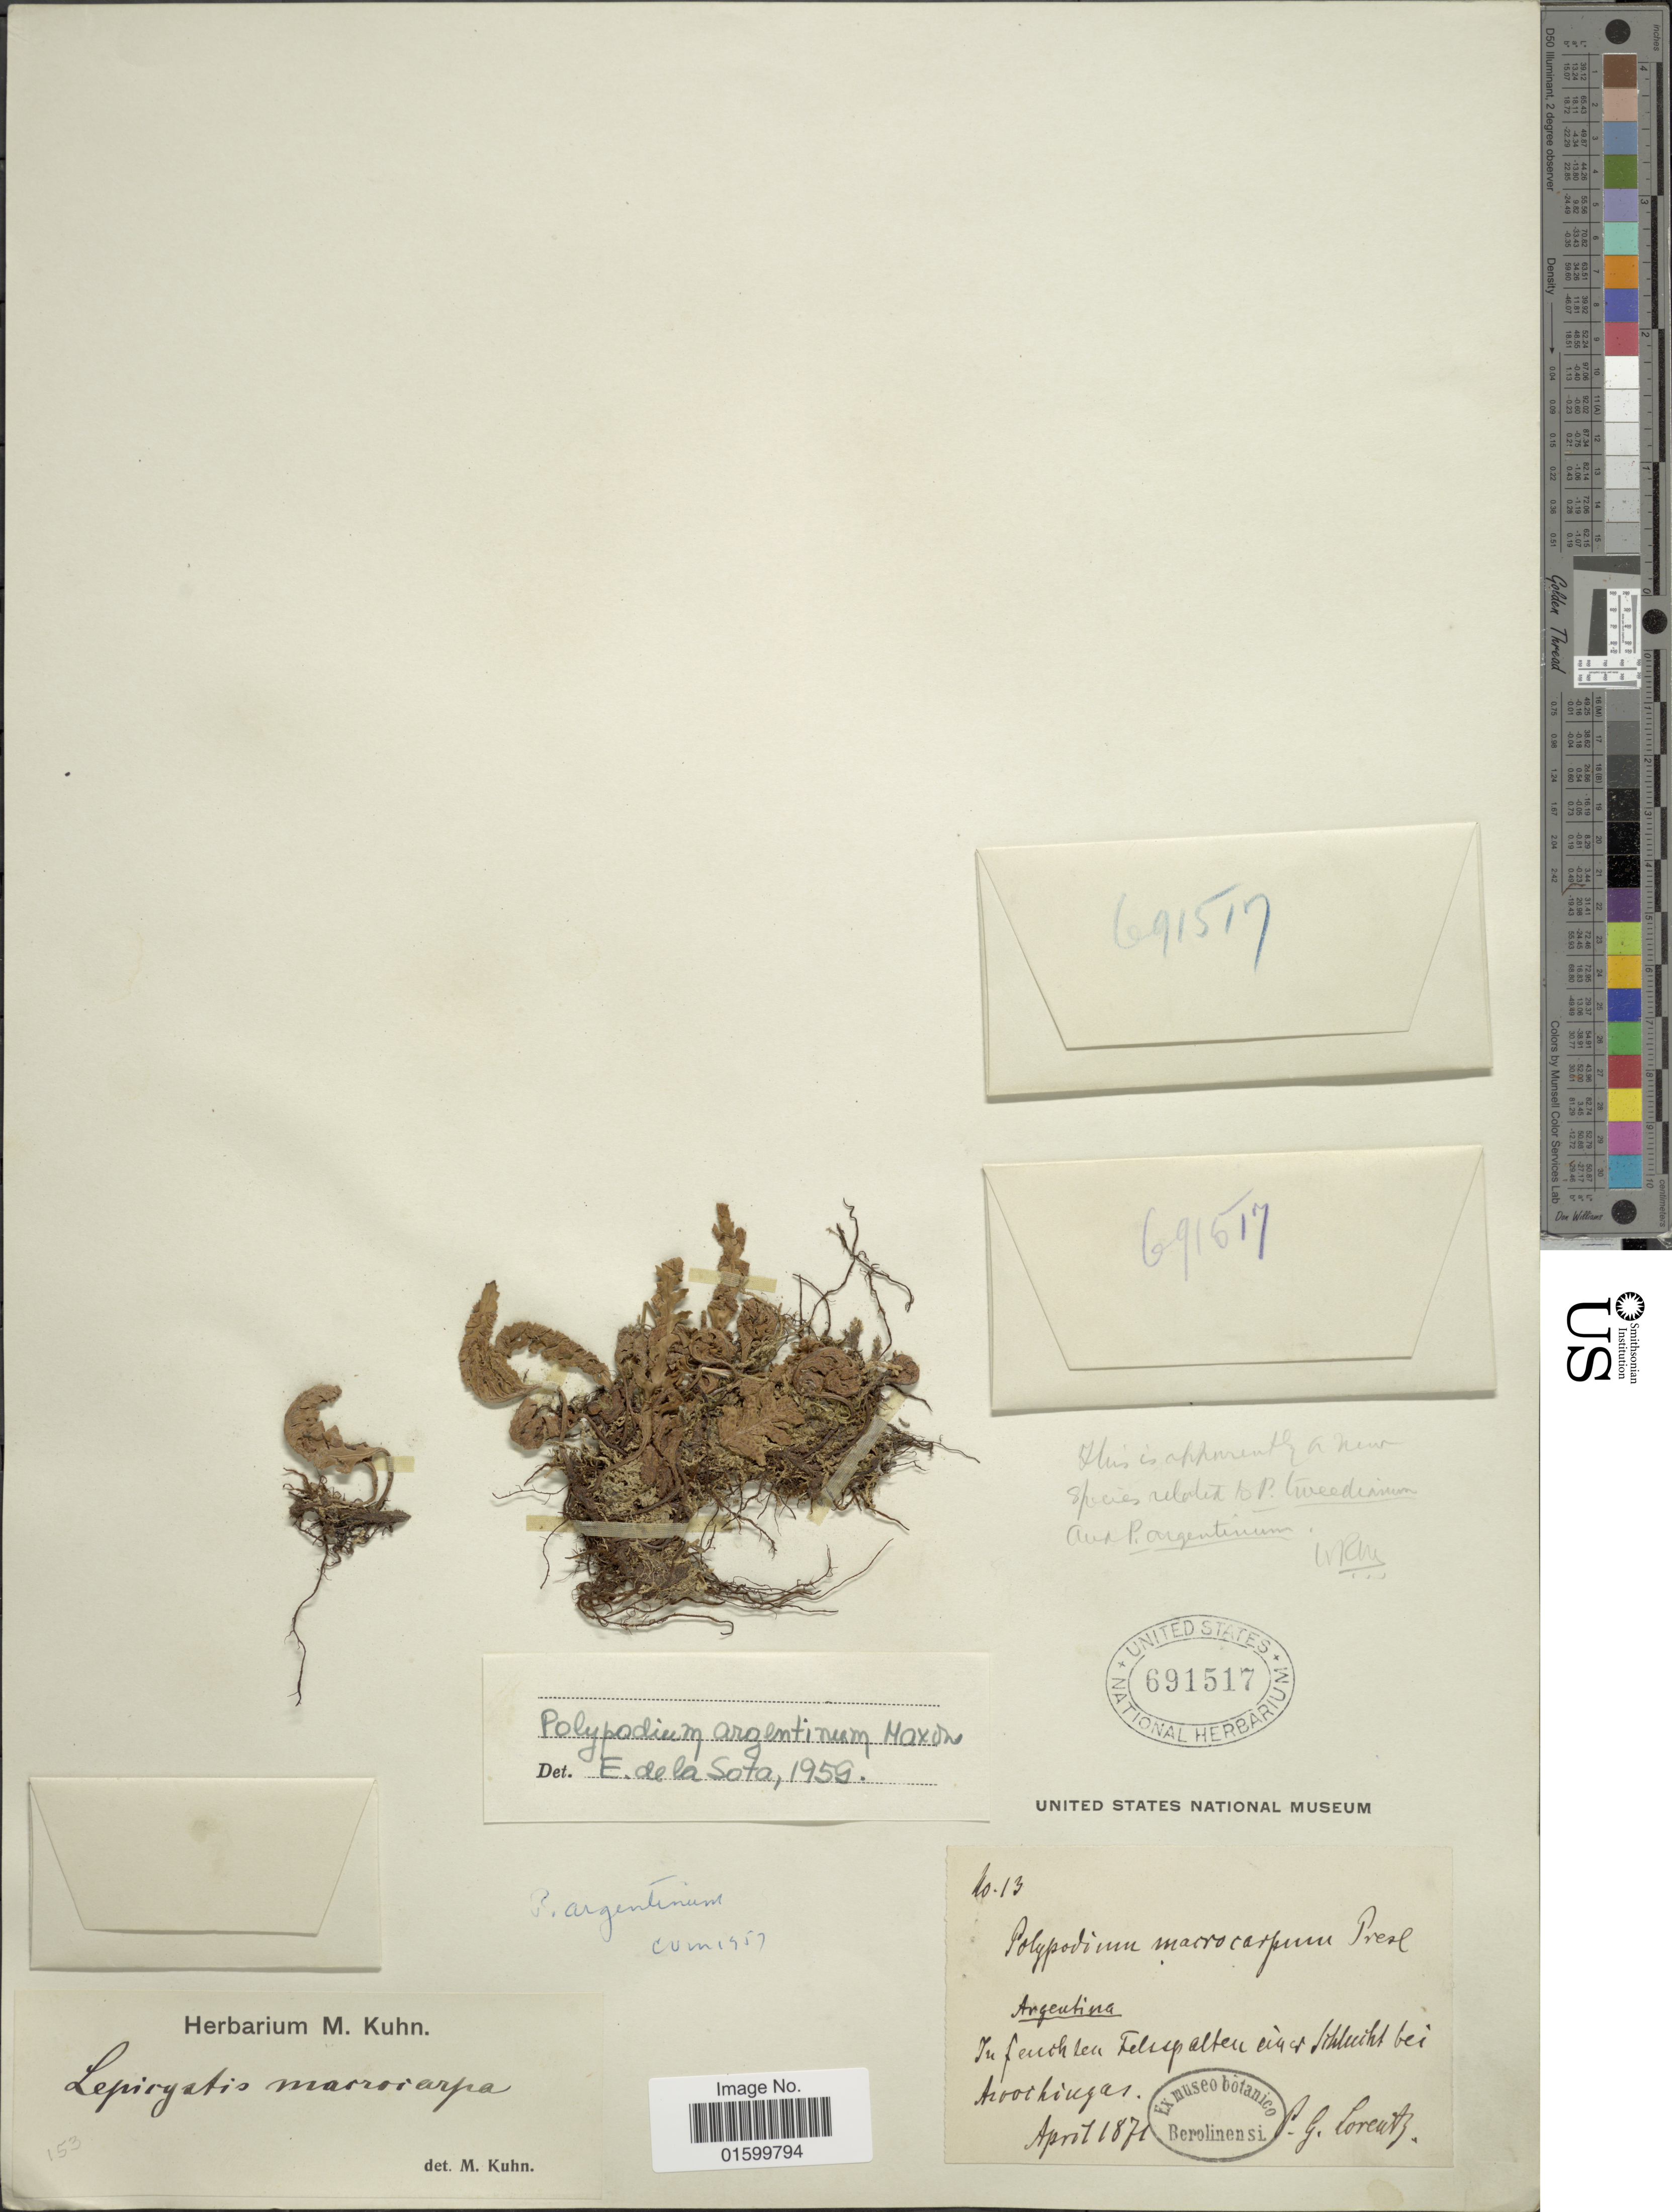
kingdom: Plantae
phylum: Tracheophyta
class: Polypodiopsida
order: Polypodiales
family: Polypodiaceae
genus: Pleopeltis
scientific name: Pleopeltis pinnatifida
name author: Gill.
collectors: P. G. Lorentz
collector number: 13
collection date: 1871-04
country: Argentina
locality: In feuchlen [interpreted] fellspaten ein et Schlucht bei Azooihiugas [interpreted].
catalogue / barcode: US 691517